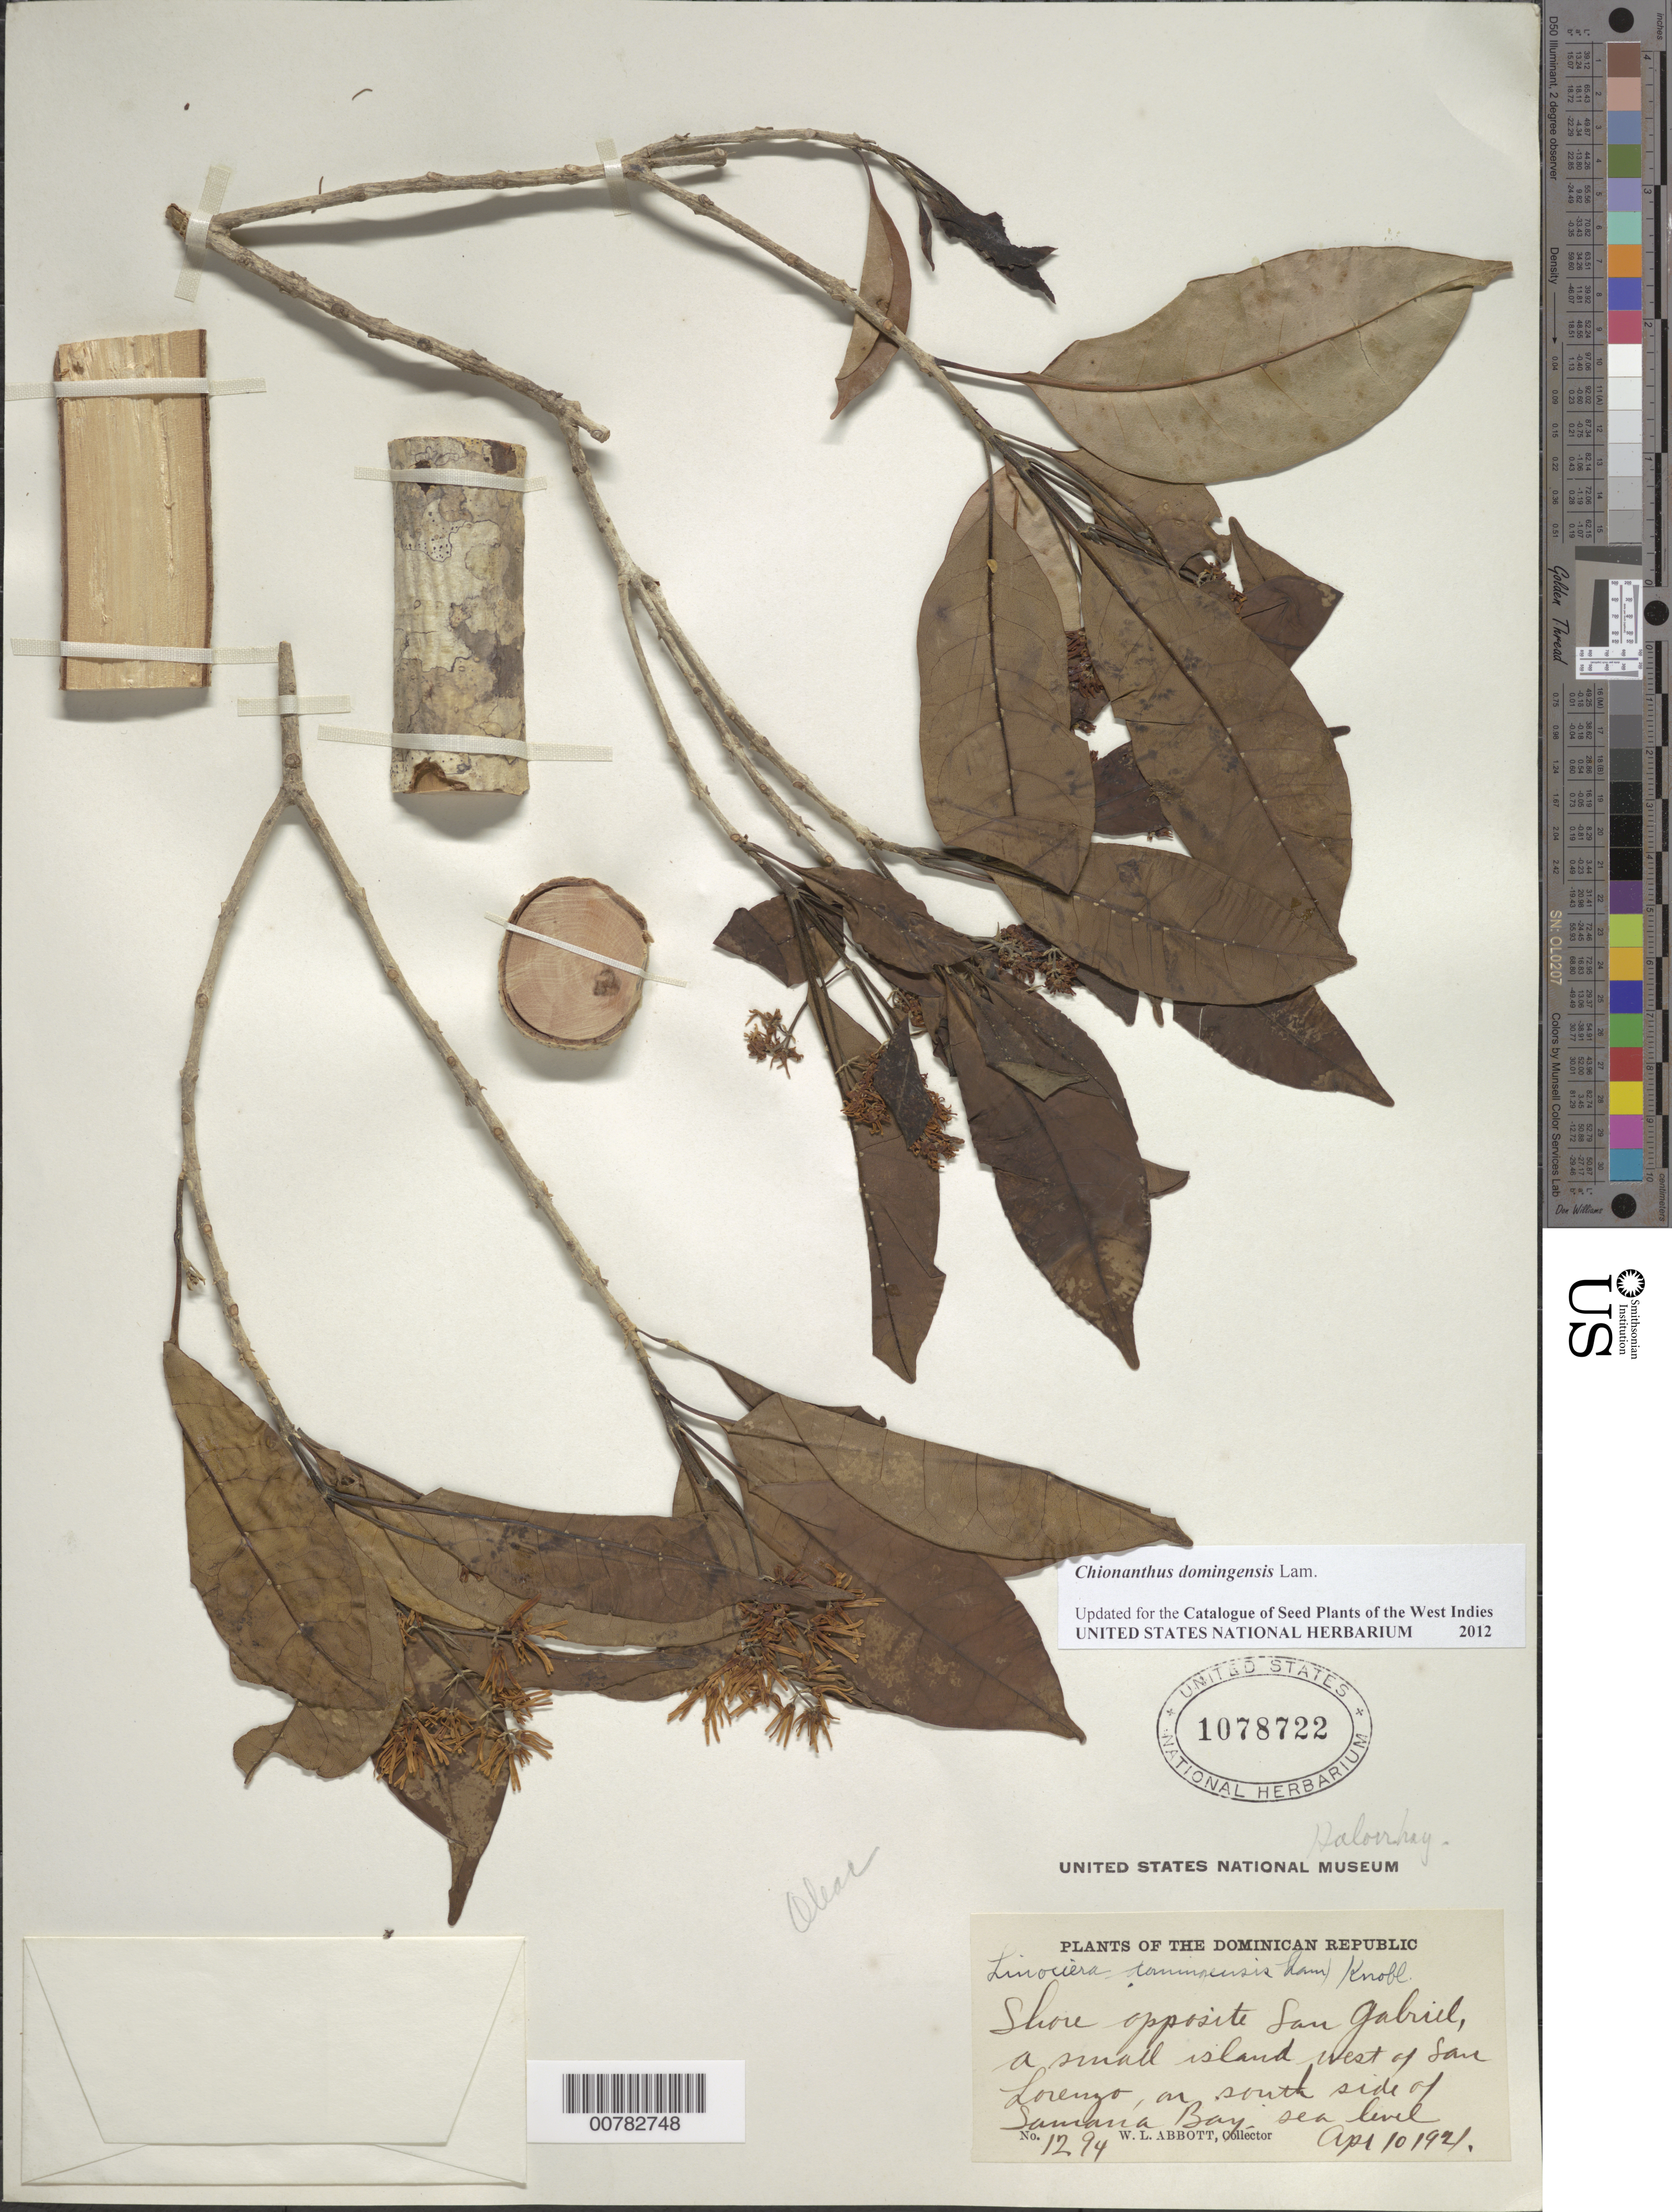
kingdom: Plantae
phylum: Tracheophyta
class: Magnoliopsida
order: Lamiales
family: Oleaceae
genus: Chionanthus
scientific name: Chionanthus domingensis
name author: Lam.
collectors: W. L. Abbott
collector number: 1294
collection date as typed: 10 Apr 1910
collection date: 1910-04-10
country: Dominican Republic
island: Hispaniola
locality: On south side of Samaná Bay, a small island west of San Lorenzo, shore opposite San Gabriel.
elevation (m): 0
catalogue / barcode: US 1078722